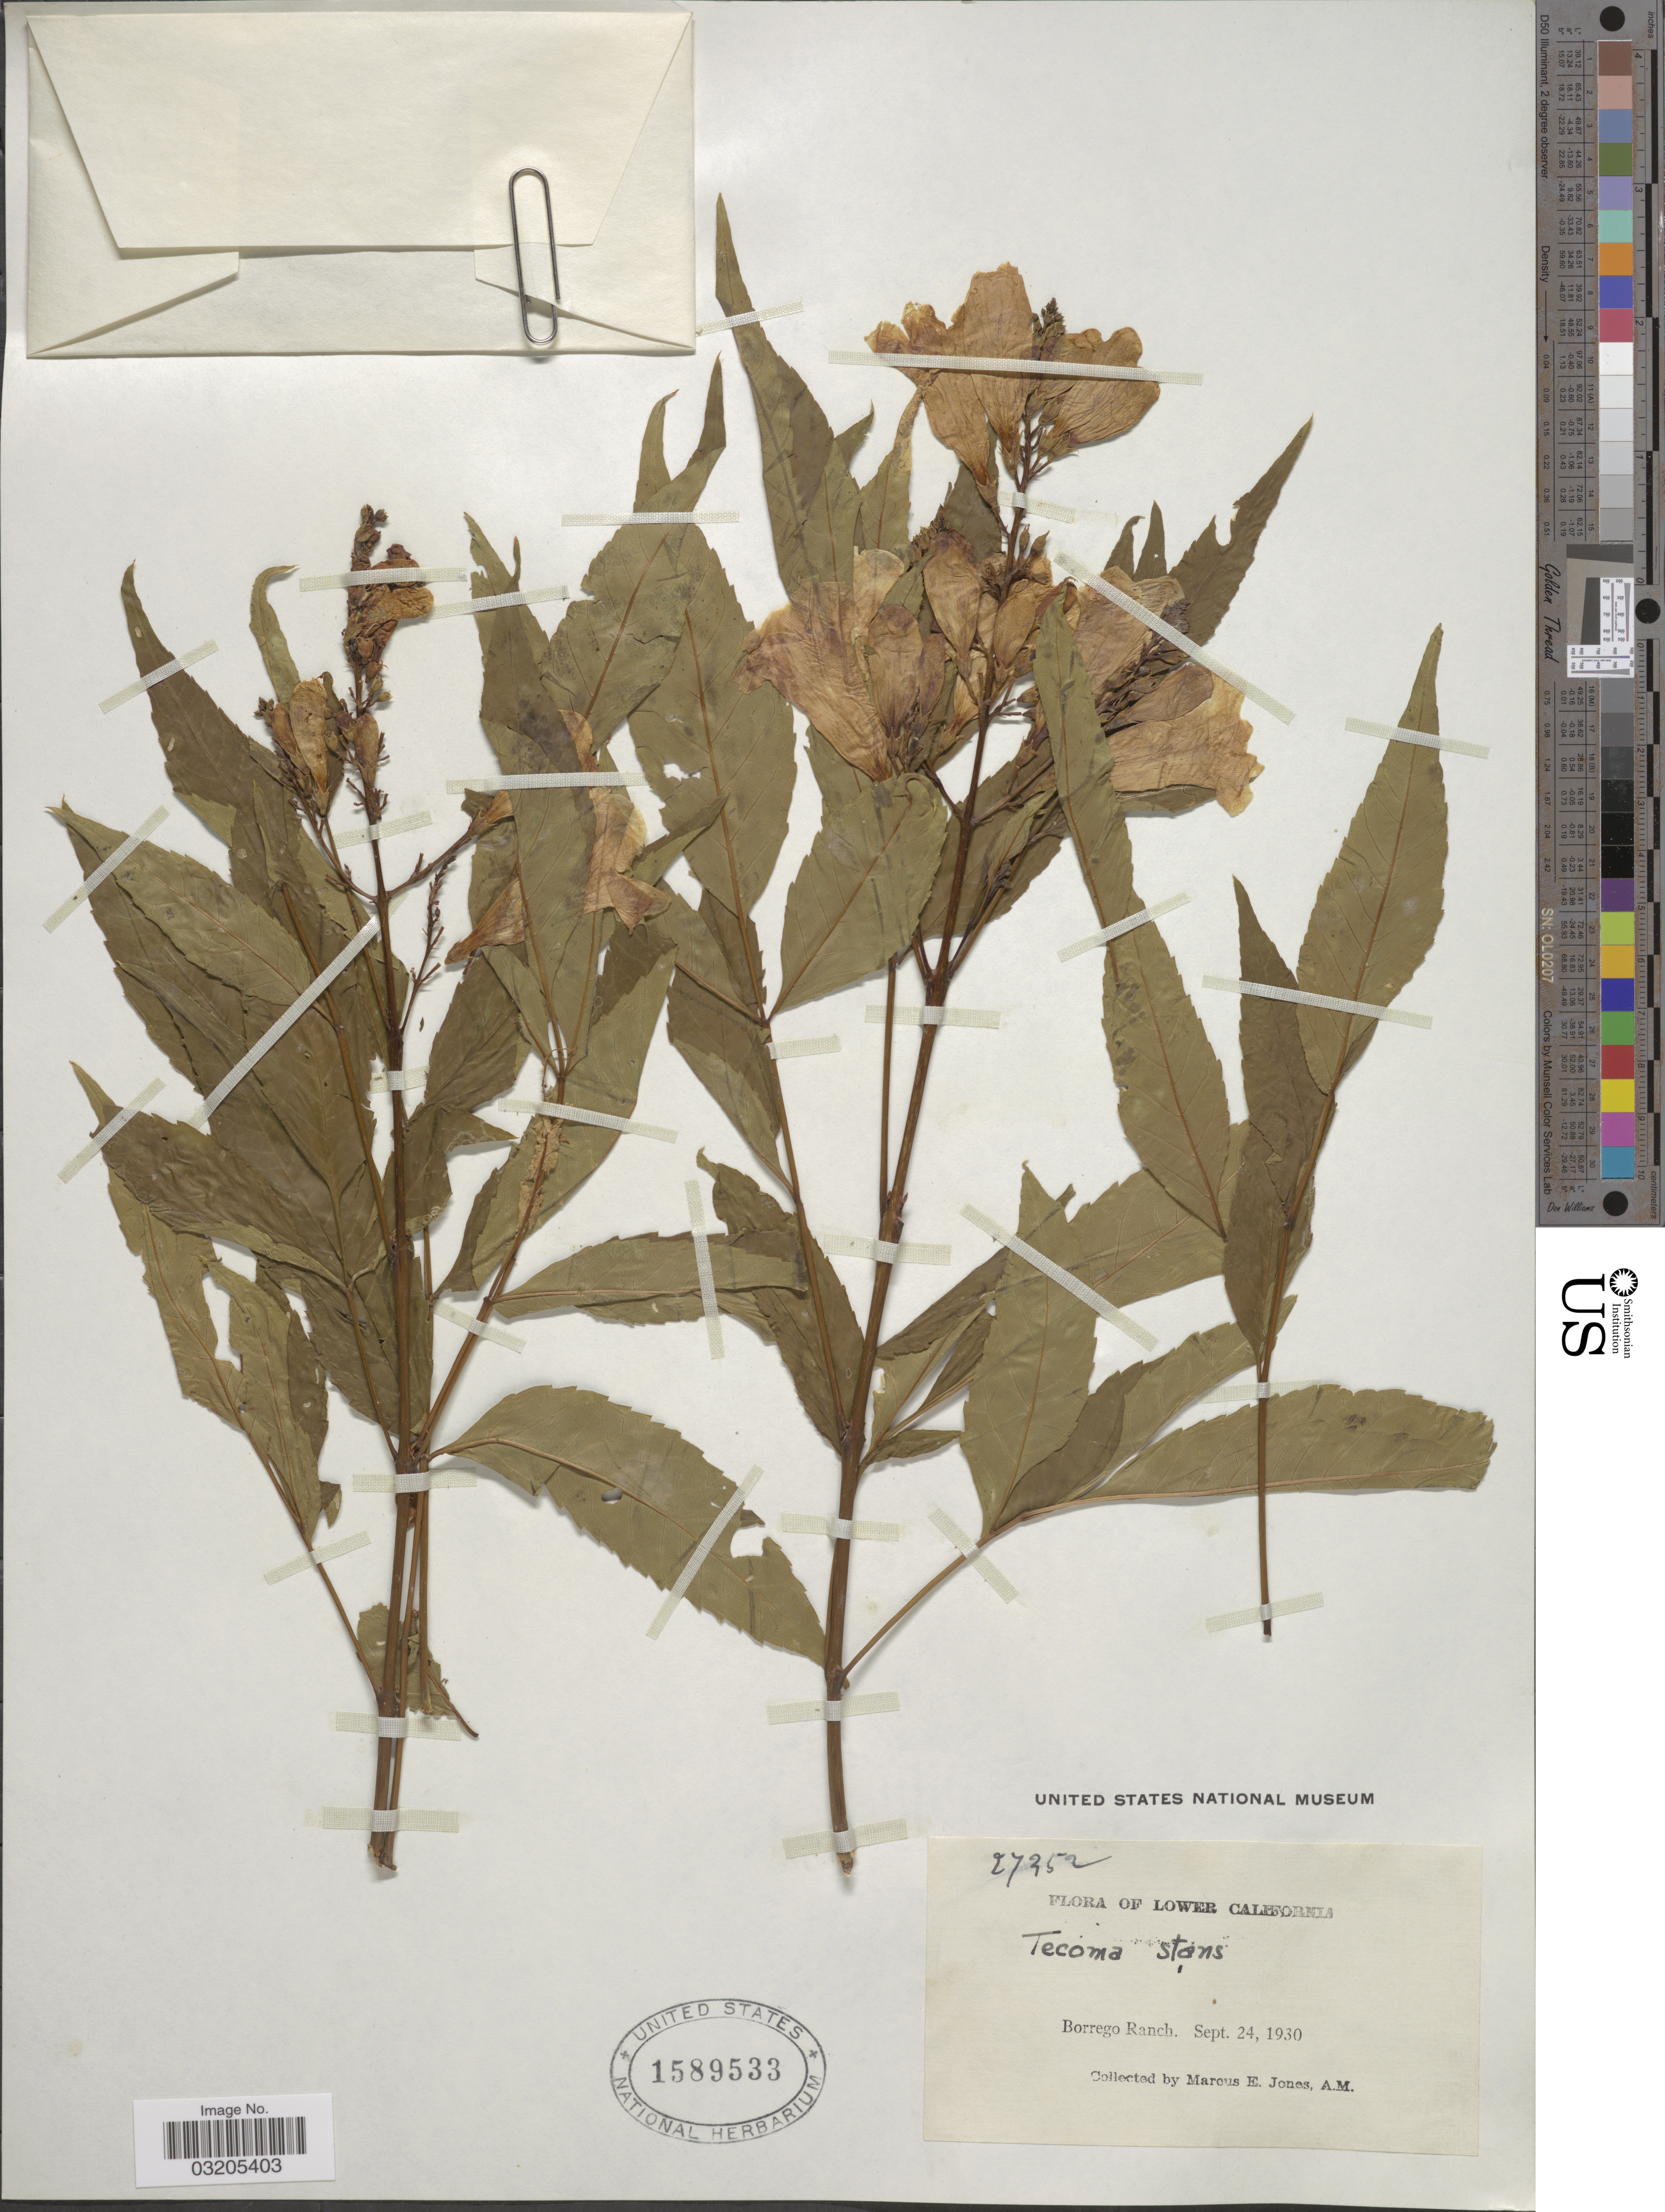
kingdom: Plantae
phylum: Tracheophyta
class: Magnoliopsida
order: Lamiales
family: Bignoniaceae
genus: Tecoma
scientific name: Tecoma stans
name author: (L.) Juss. ex Kunth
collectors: M. E. Jones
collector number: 27352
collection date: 1930-09-24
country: Mexico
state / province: Baja California Norte / Baja California Sur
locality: Lower California. Borrego Ranch.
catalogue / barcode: US 1589533